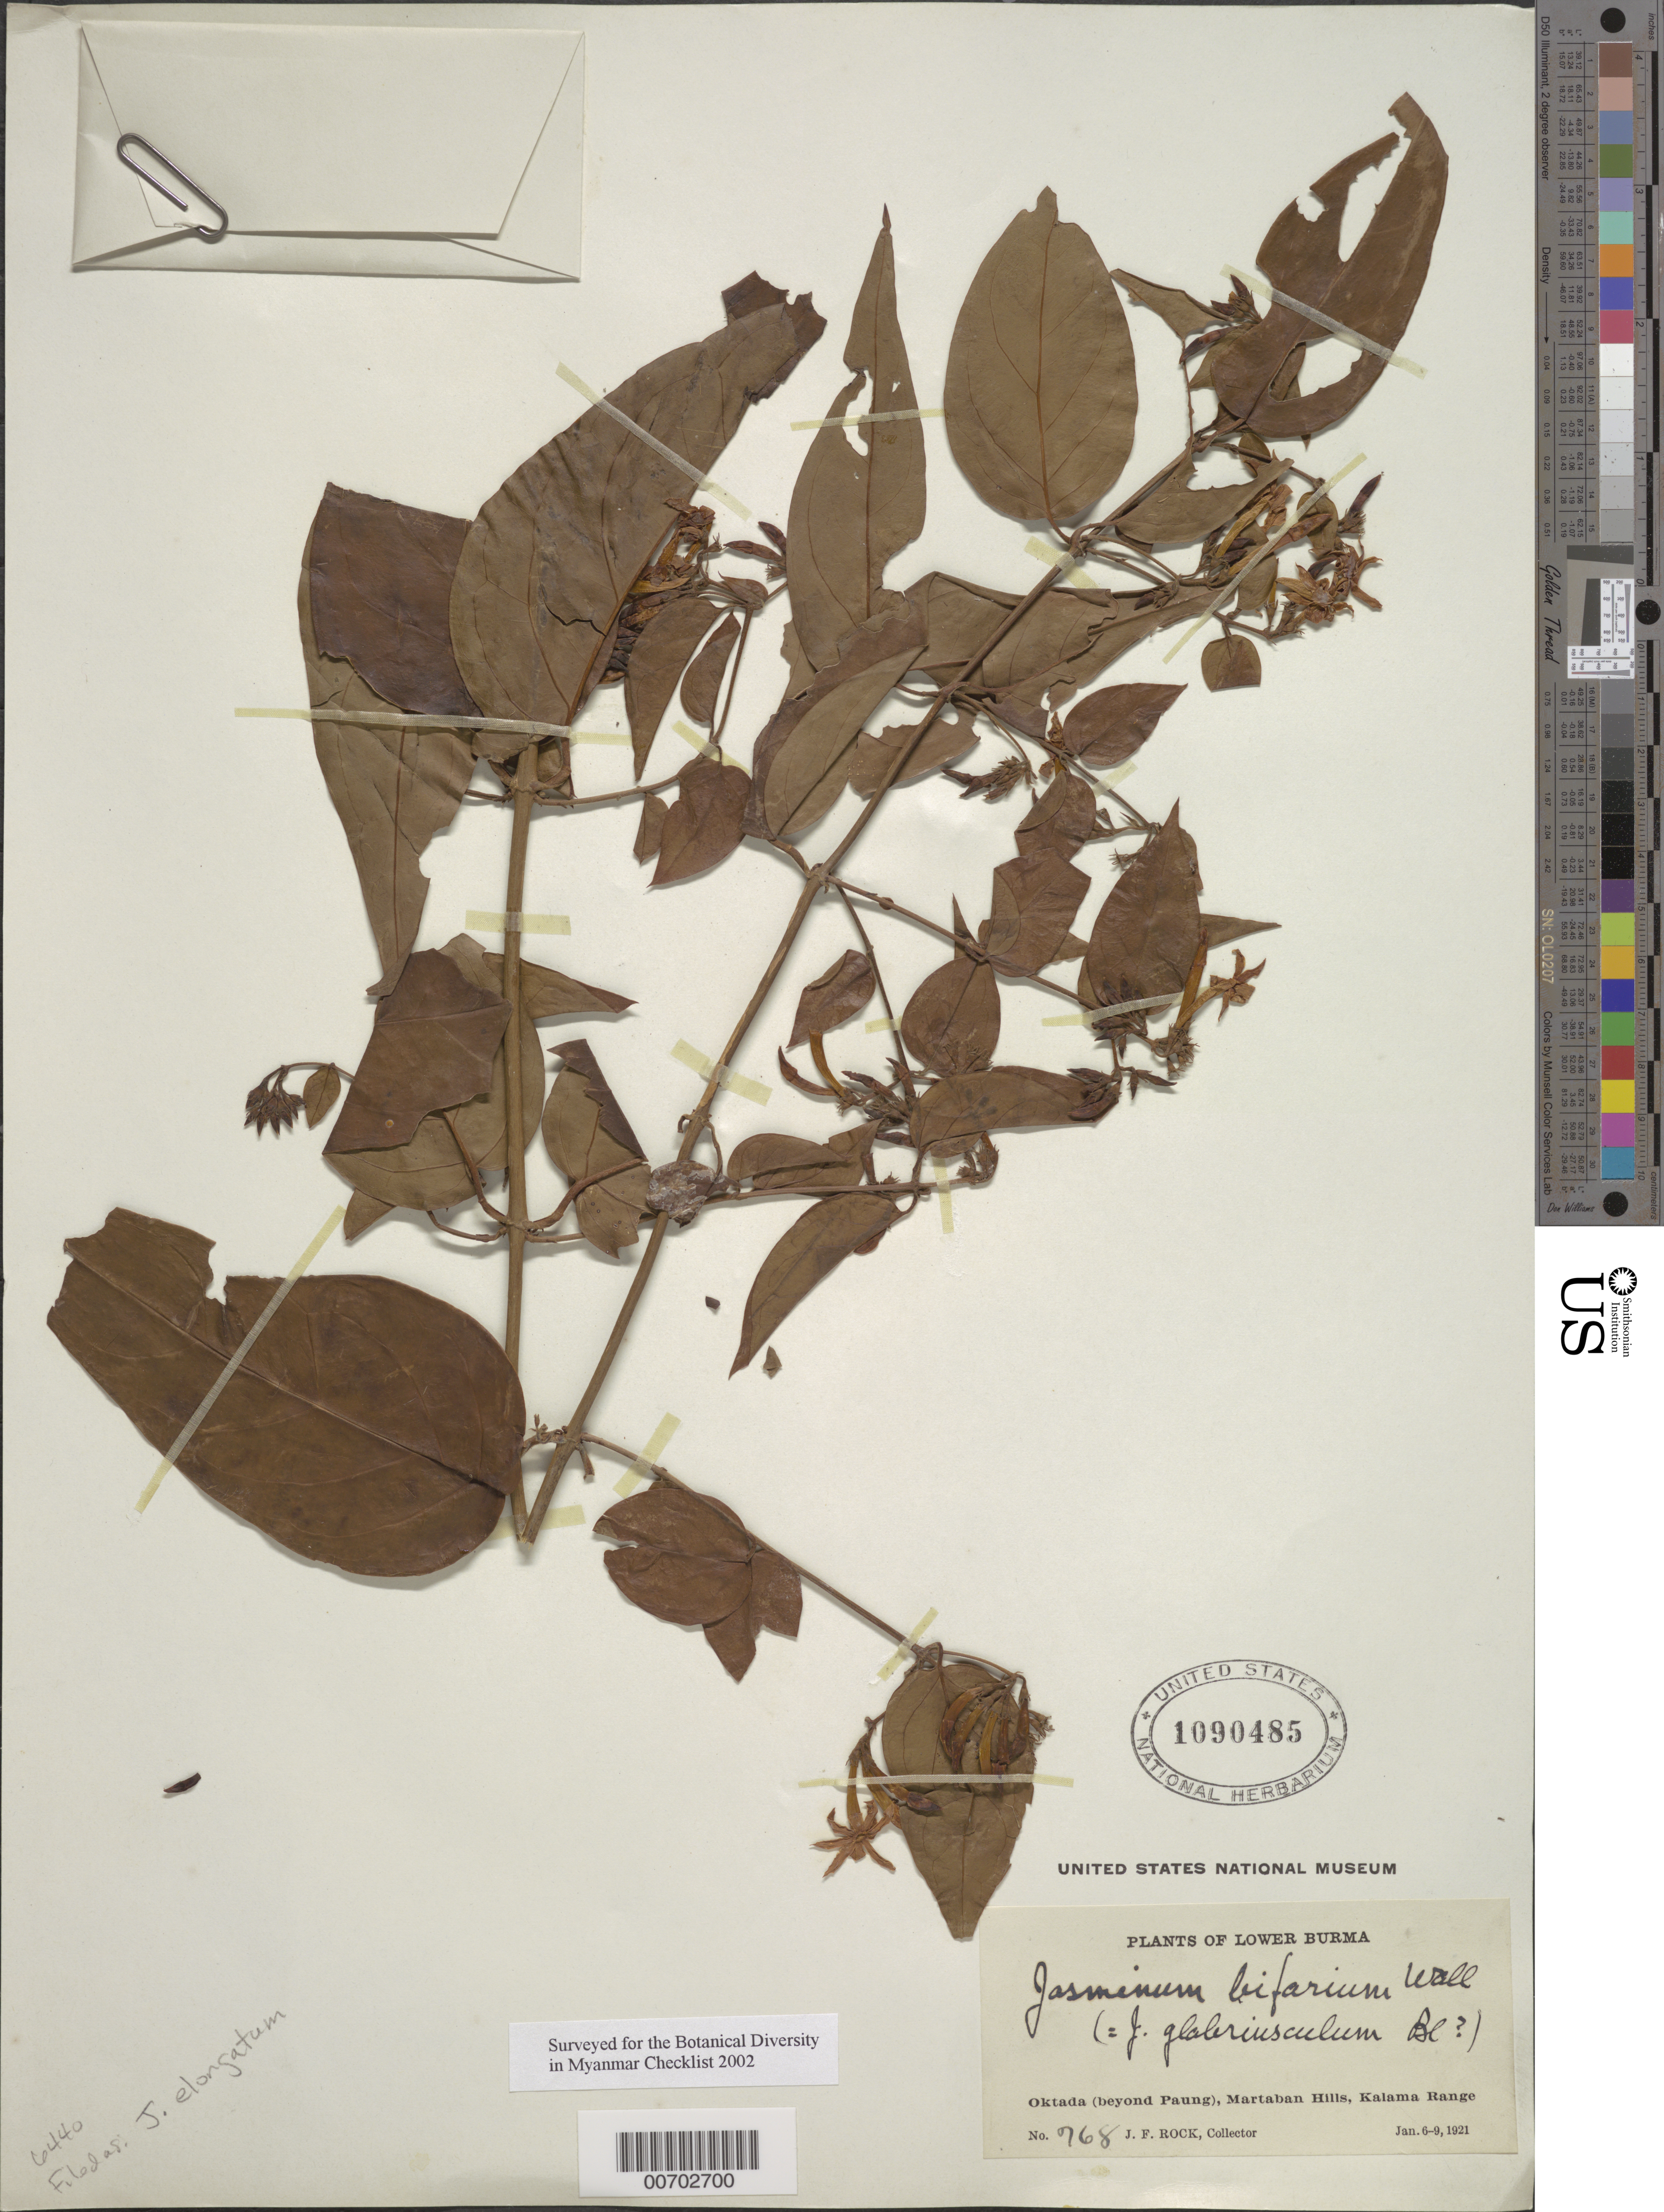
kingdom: Plantae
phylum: Tracheophyta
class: Magnoliopsida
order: Lamiales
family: Oleaceae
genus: Jasminum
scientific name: Jasminum elongatum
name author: (P.J. Bergius) Willd.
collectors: J. F. Rock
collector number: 768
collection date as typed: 06 Jan 1921 to 09 Jan 1921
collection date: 1921-01-06/1921-01-09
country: Myanmar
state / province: Arakan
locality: Rakhine, Oktada (beyond Paung) Martaban Hills, Kalama Range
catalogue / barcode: US 1090485